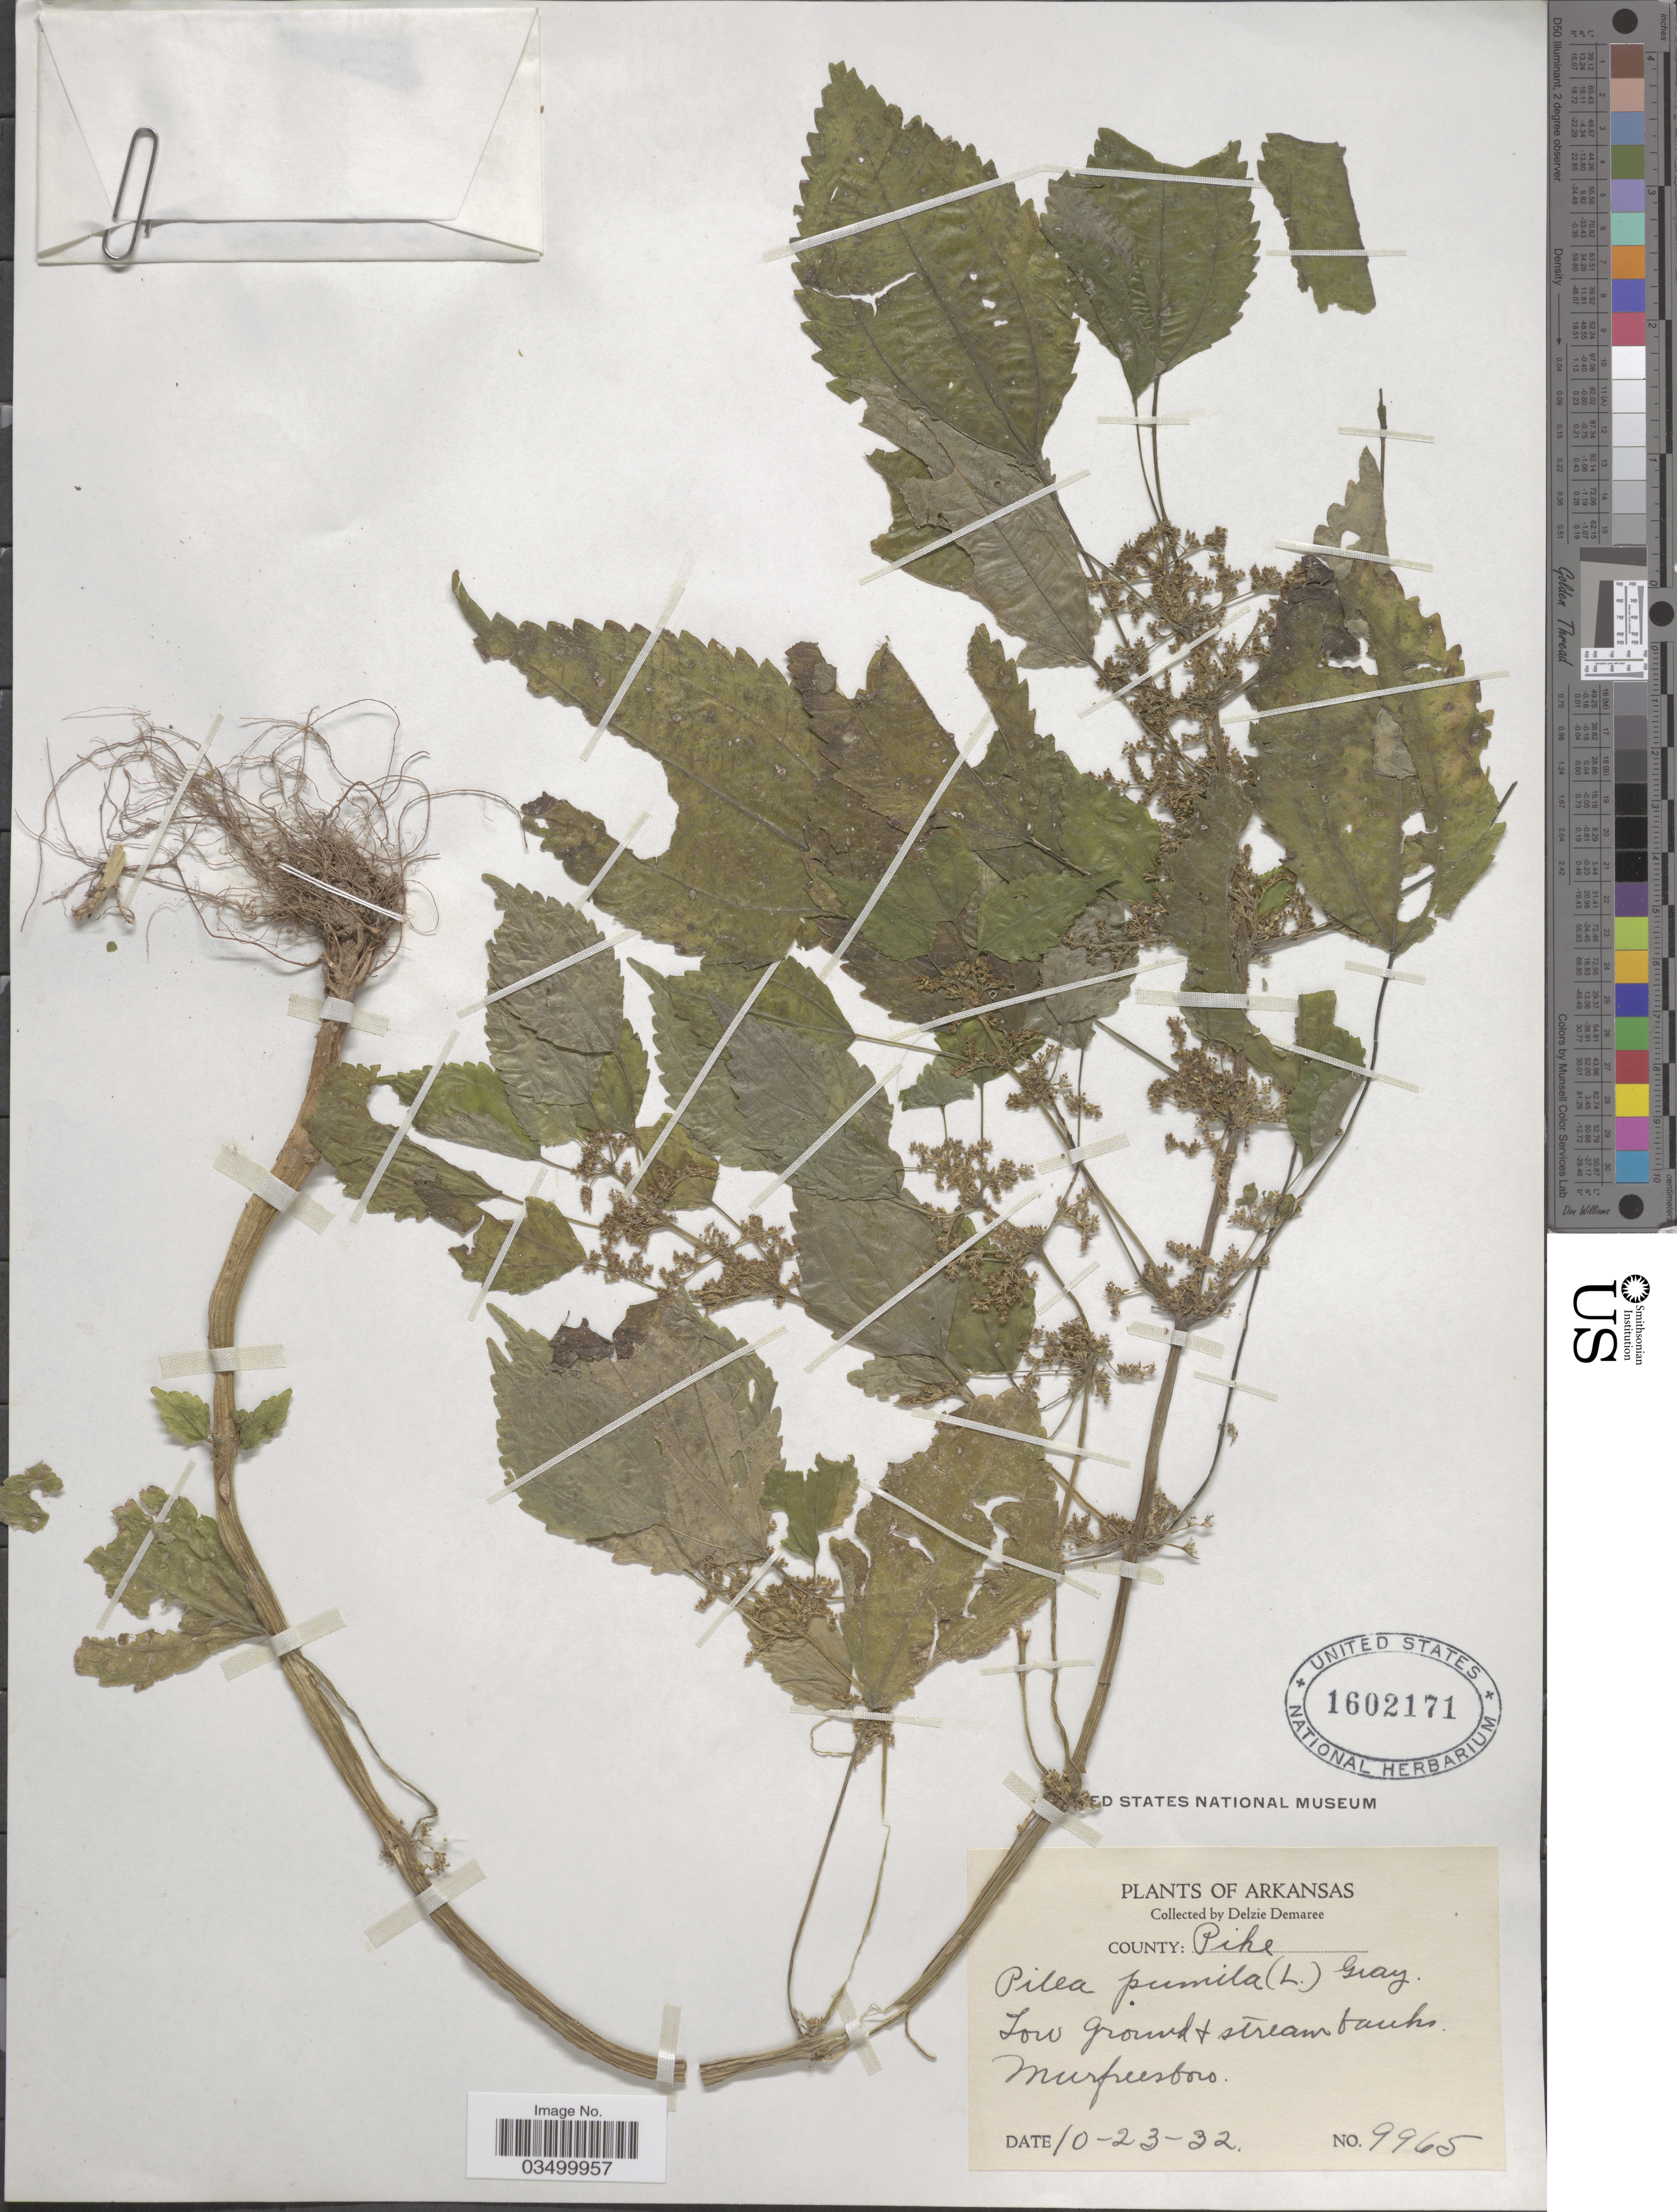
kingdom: Plantae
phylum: Tracheophyta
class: Magnoliopsida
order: Rosales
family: Urticaceae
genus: Pilea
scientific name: Pilea pumila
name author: (L.) A. Gray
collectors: D. Demaree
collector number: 9965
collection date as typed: Transcribed d/m/y: 23/10/32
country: United States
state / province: Arkansas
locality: County: Pike. Murfreesboro.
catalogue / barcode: US 1602171